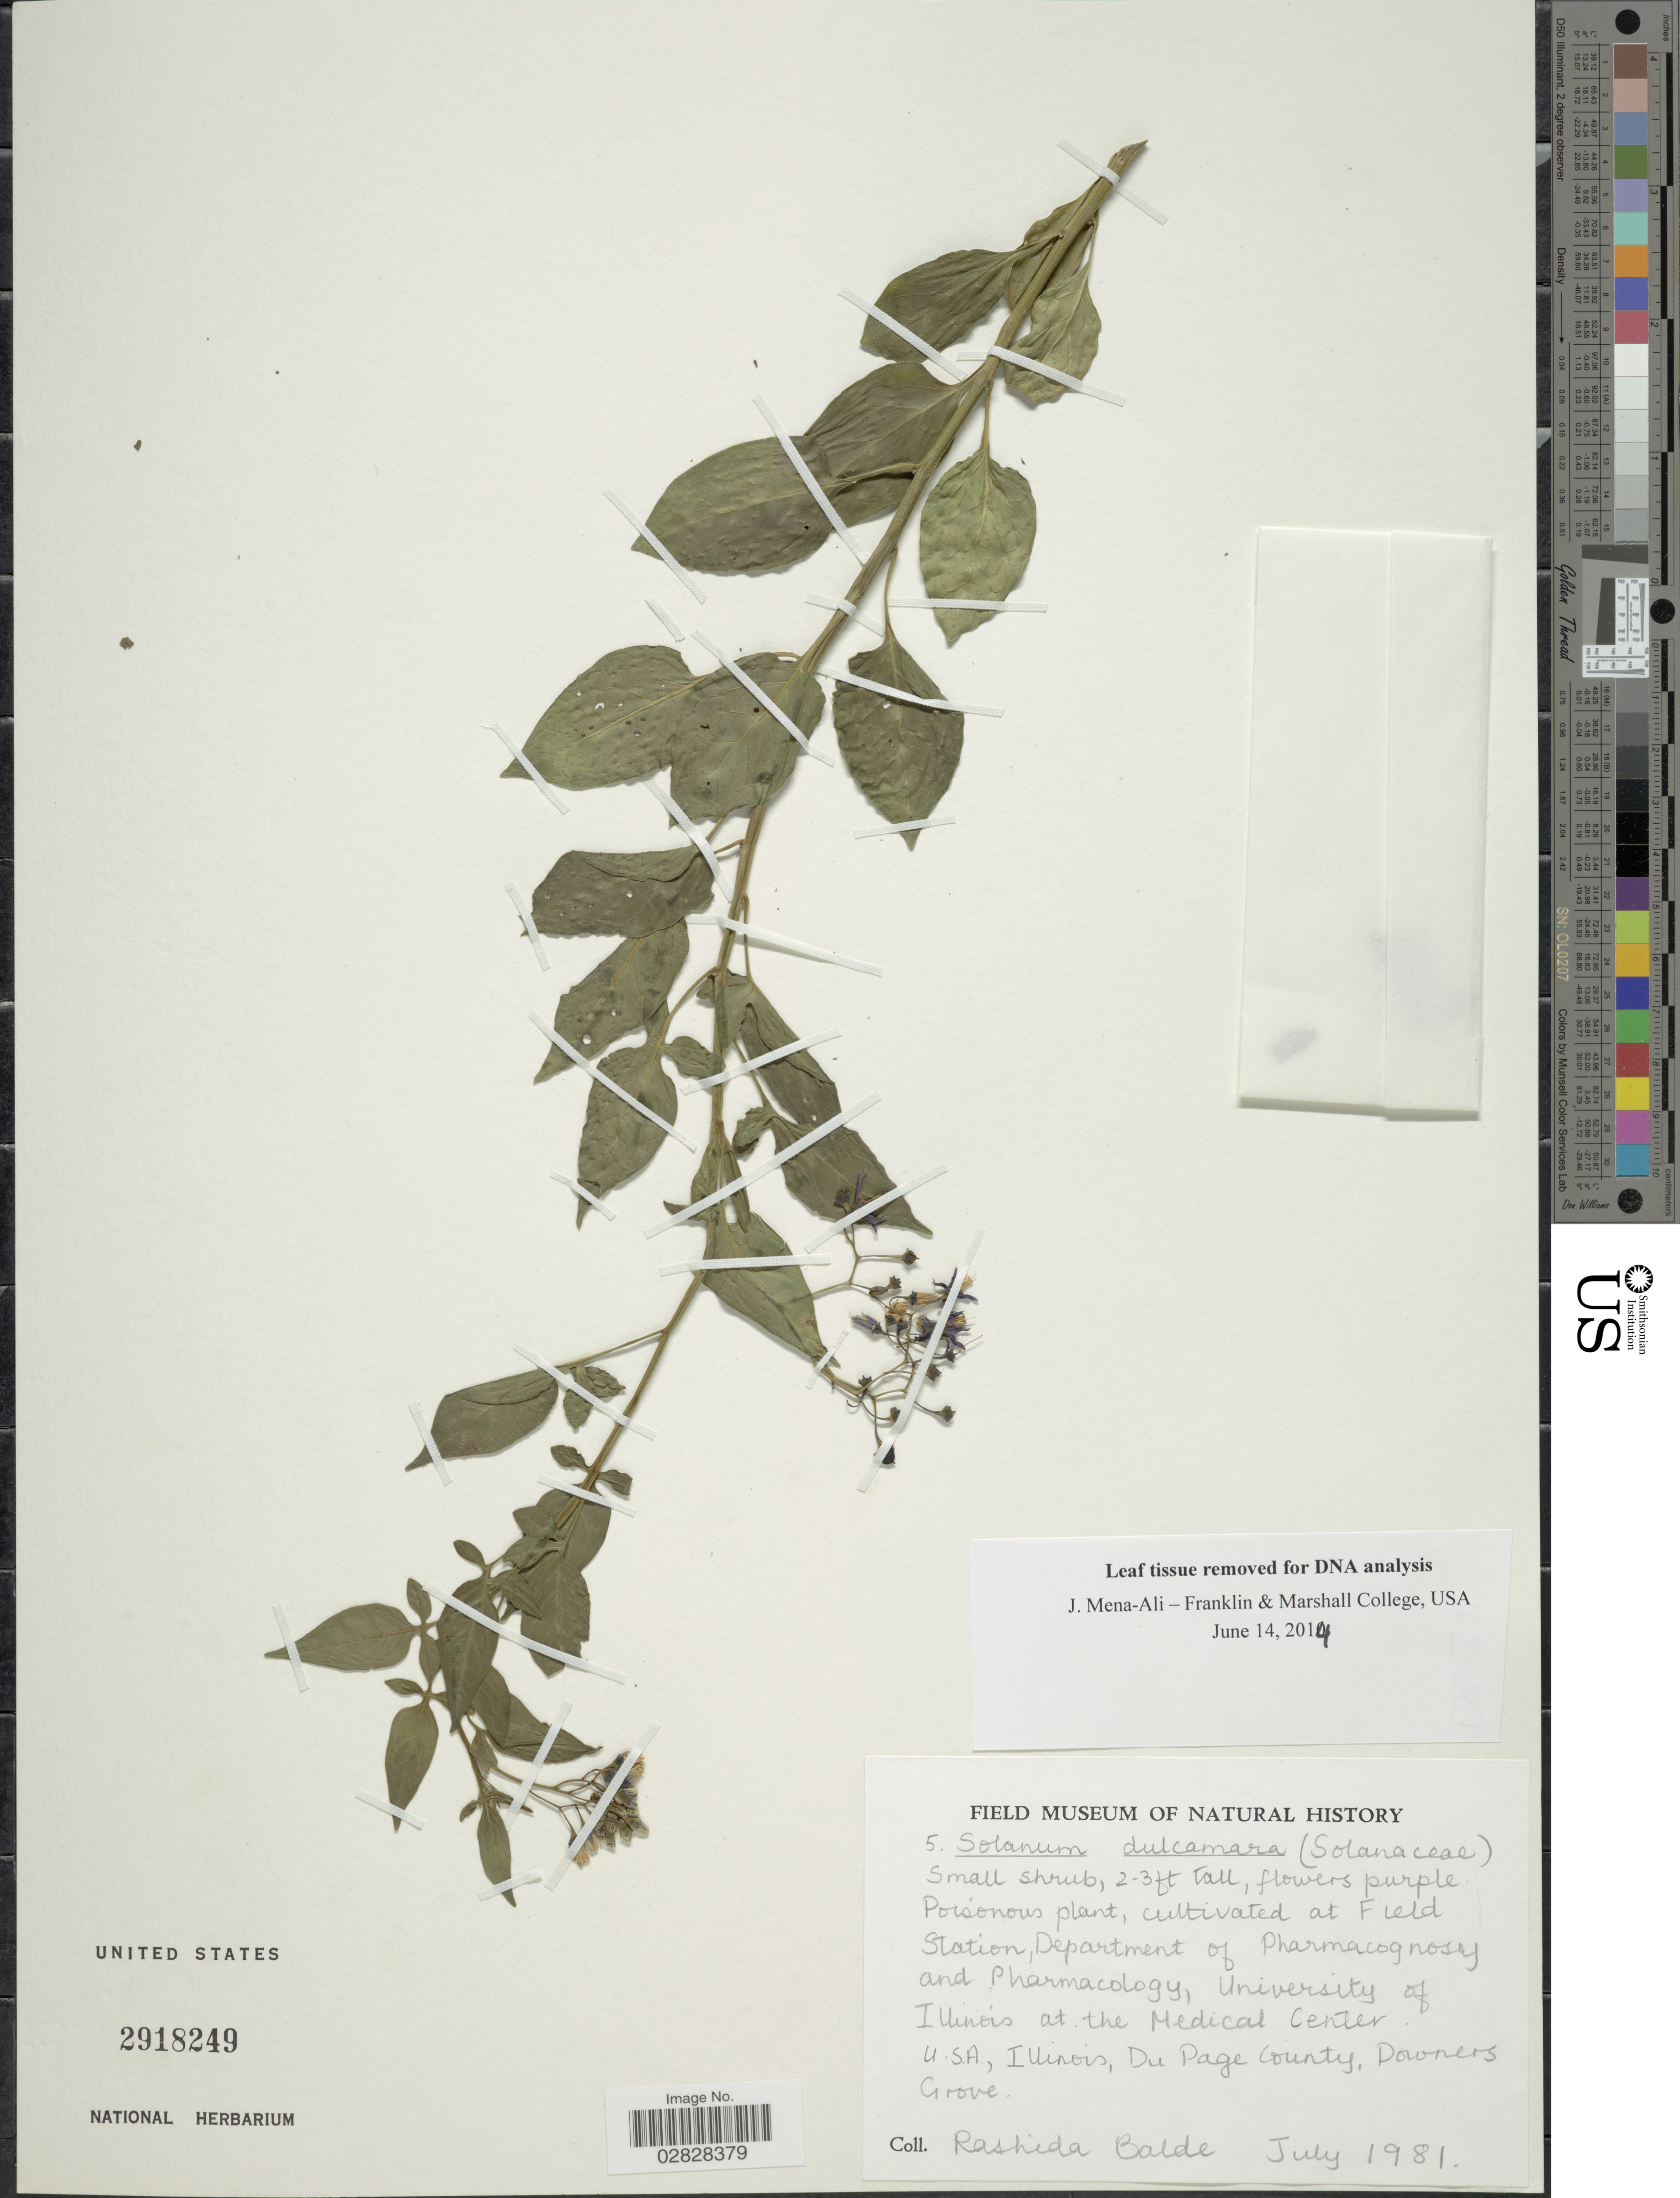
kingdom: Plantae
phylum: Tracheophyta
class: Magnoliopsida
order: Solanales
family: Solanaceae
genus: Solanum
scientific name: Solanum dulcamara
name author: L.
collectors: R. Balde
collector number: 5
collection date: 1981-07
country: United States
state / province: Illinois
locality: Medical Center, Du Page County, Downers Grove.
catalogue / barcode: US 2918249